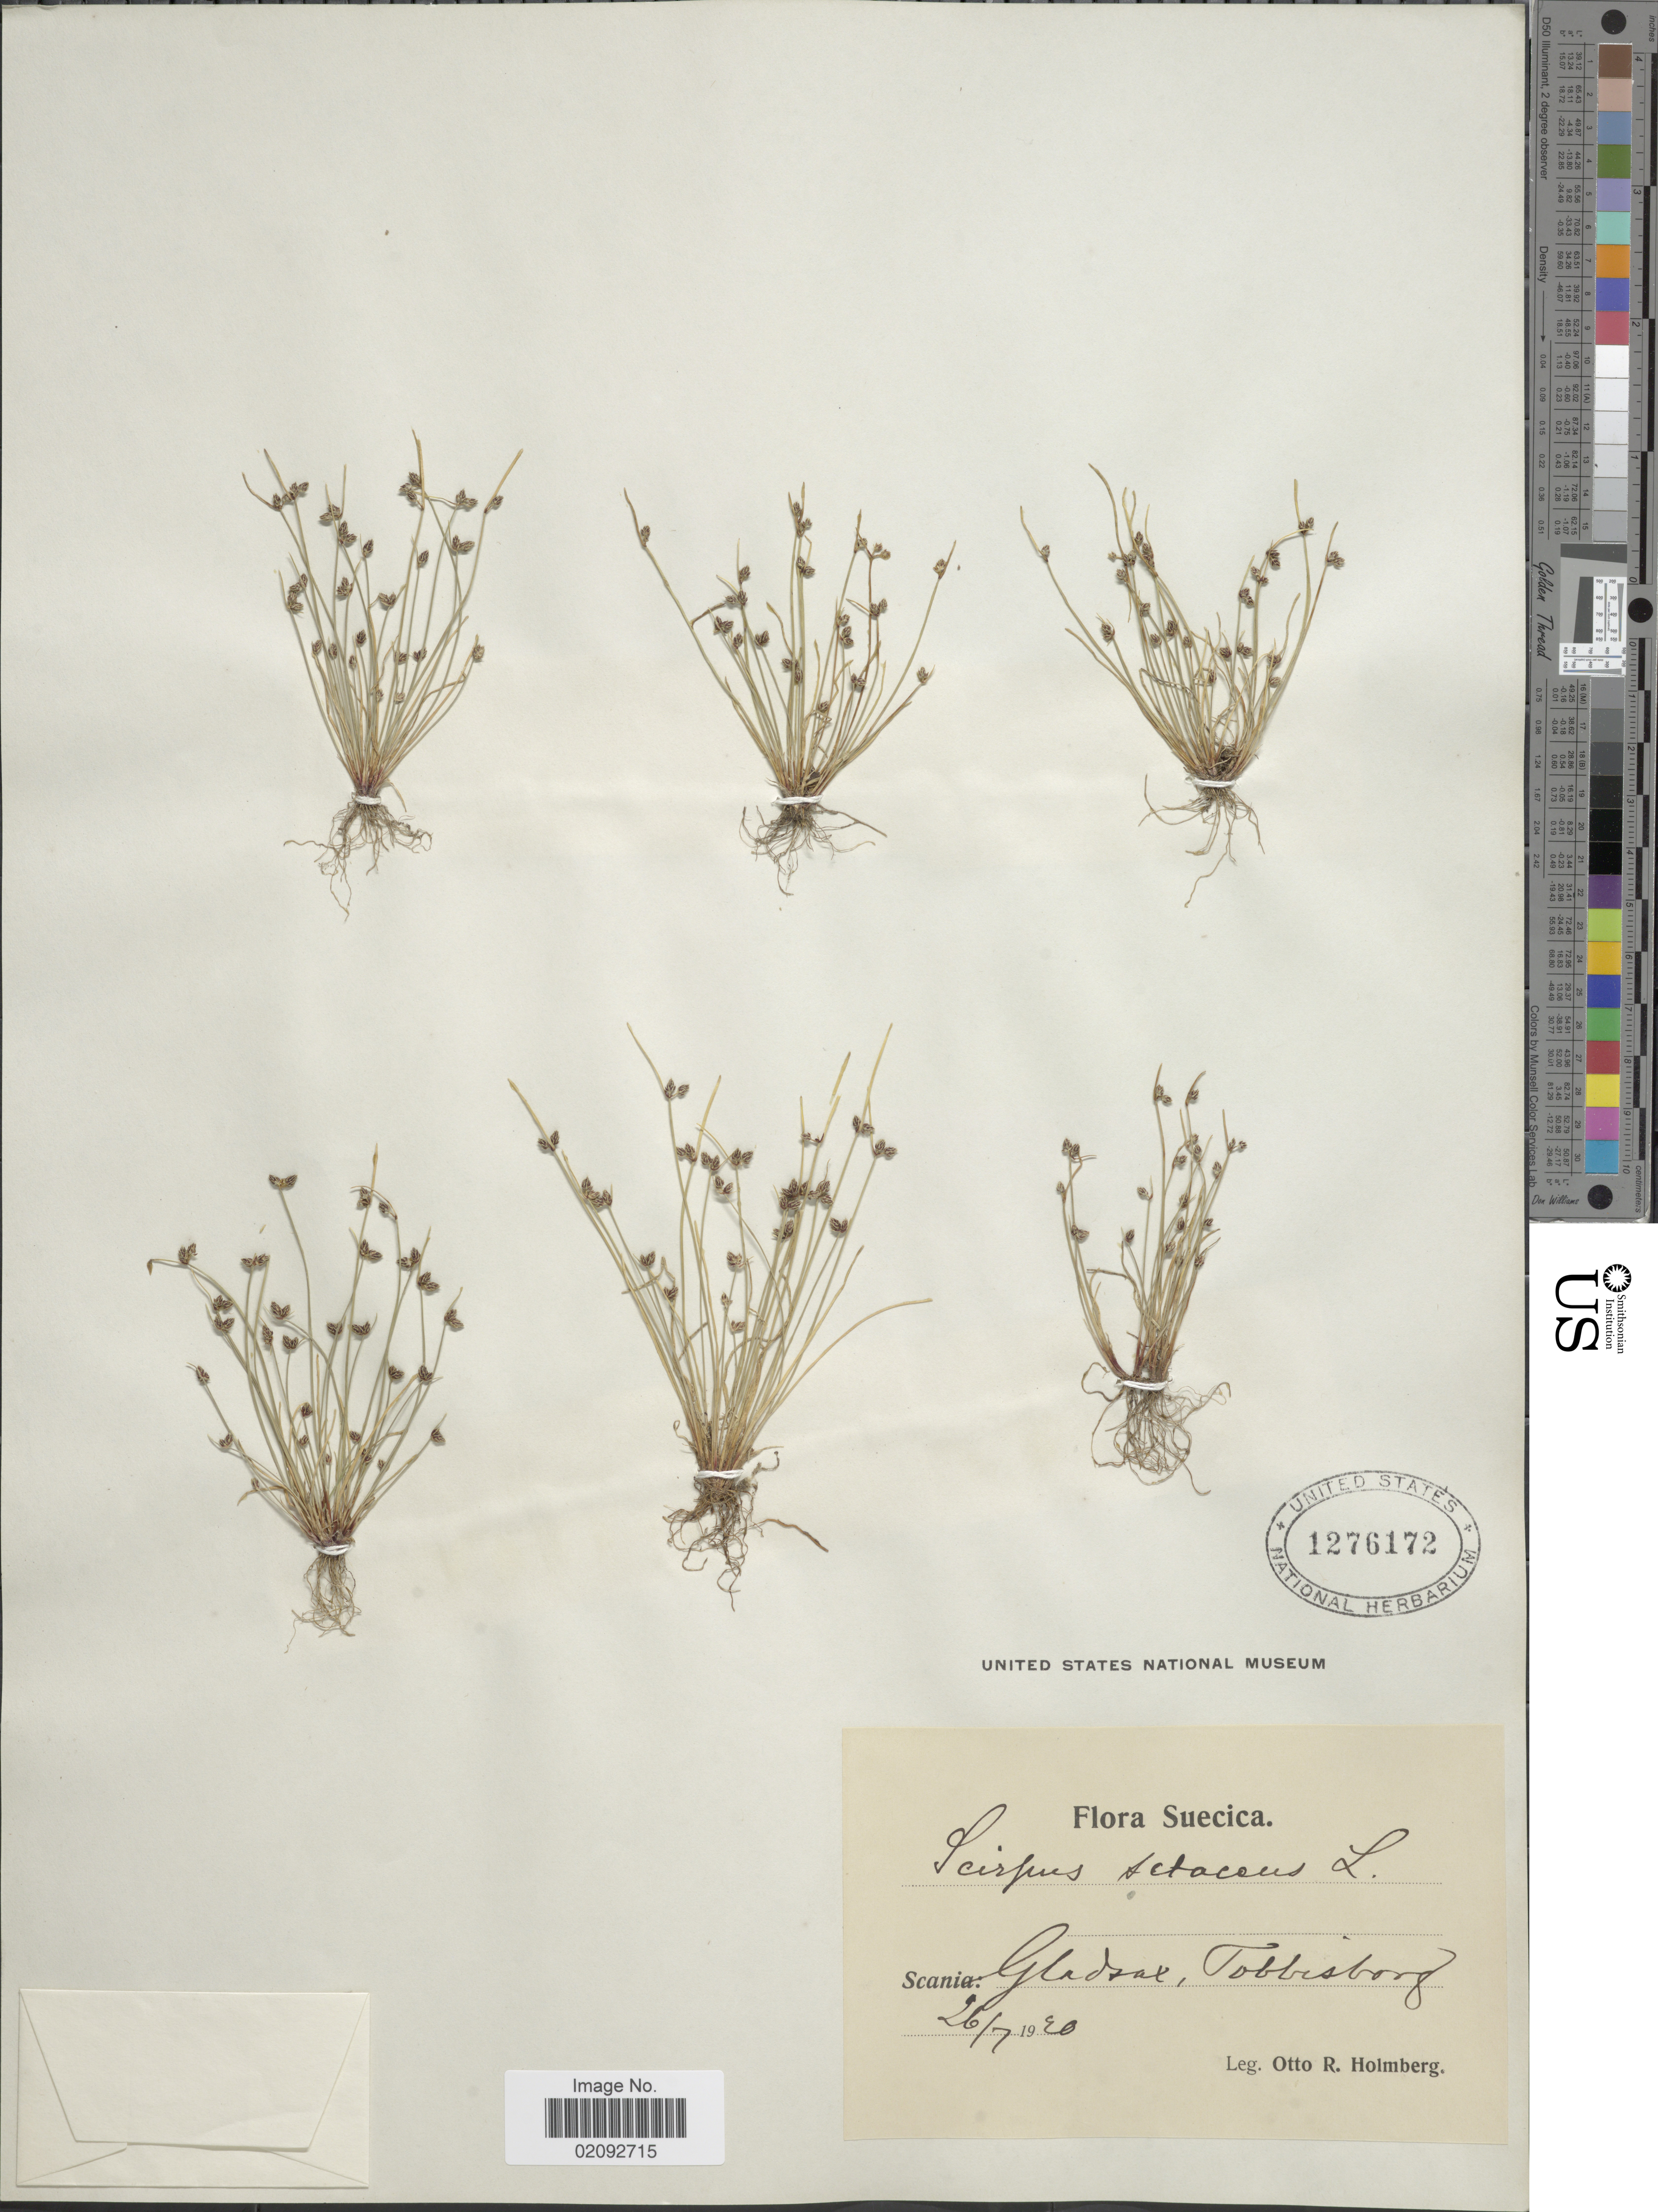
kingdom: Plantae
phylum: Tracheophyta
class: Liliopsida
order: Poales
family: Cyperaceae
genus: Isolepis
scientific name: Isolepis setacea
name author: (L.) R. Br.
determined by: Strong, Mark T., (BOT), Smithsonian Institution - National Museum of Natural History (UNITED STATES)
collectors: O. Holmberg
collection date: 1920-07-26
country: Sweden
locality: Scania, Gladsat, Tobbisborg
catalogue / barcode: US 1276172